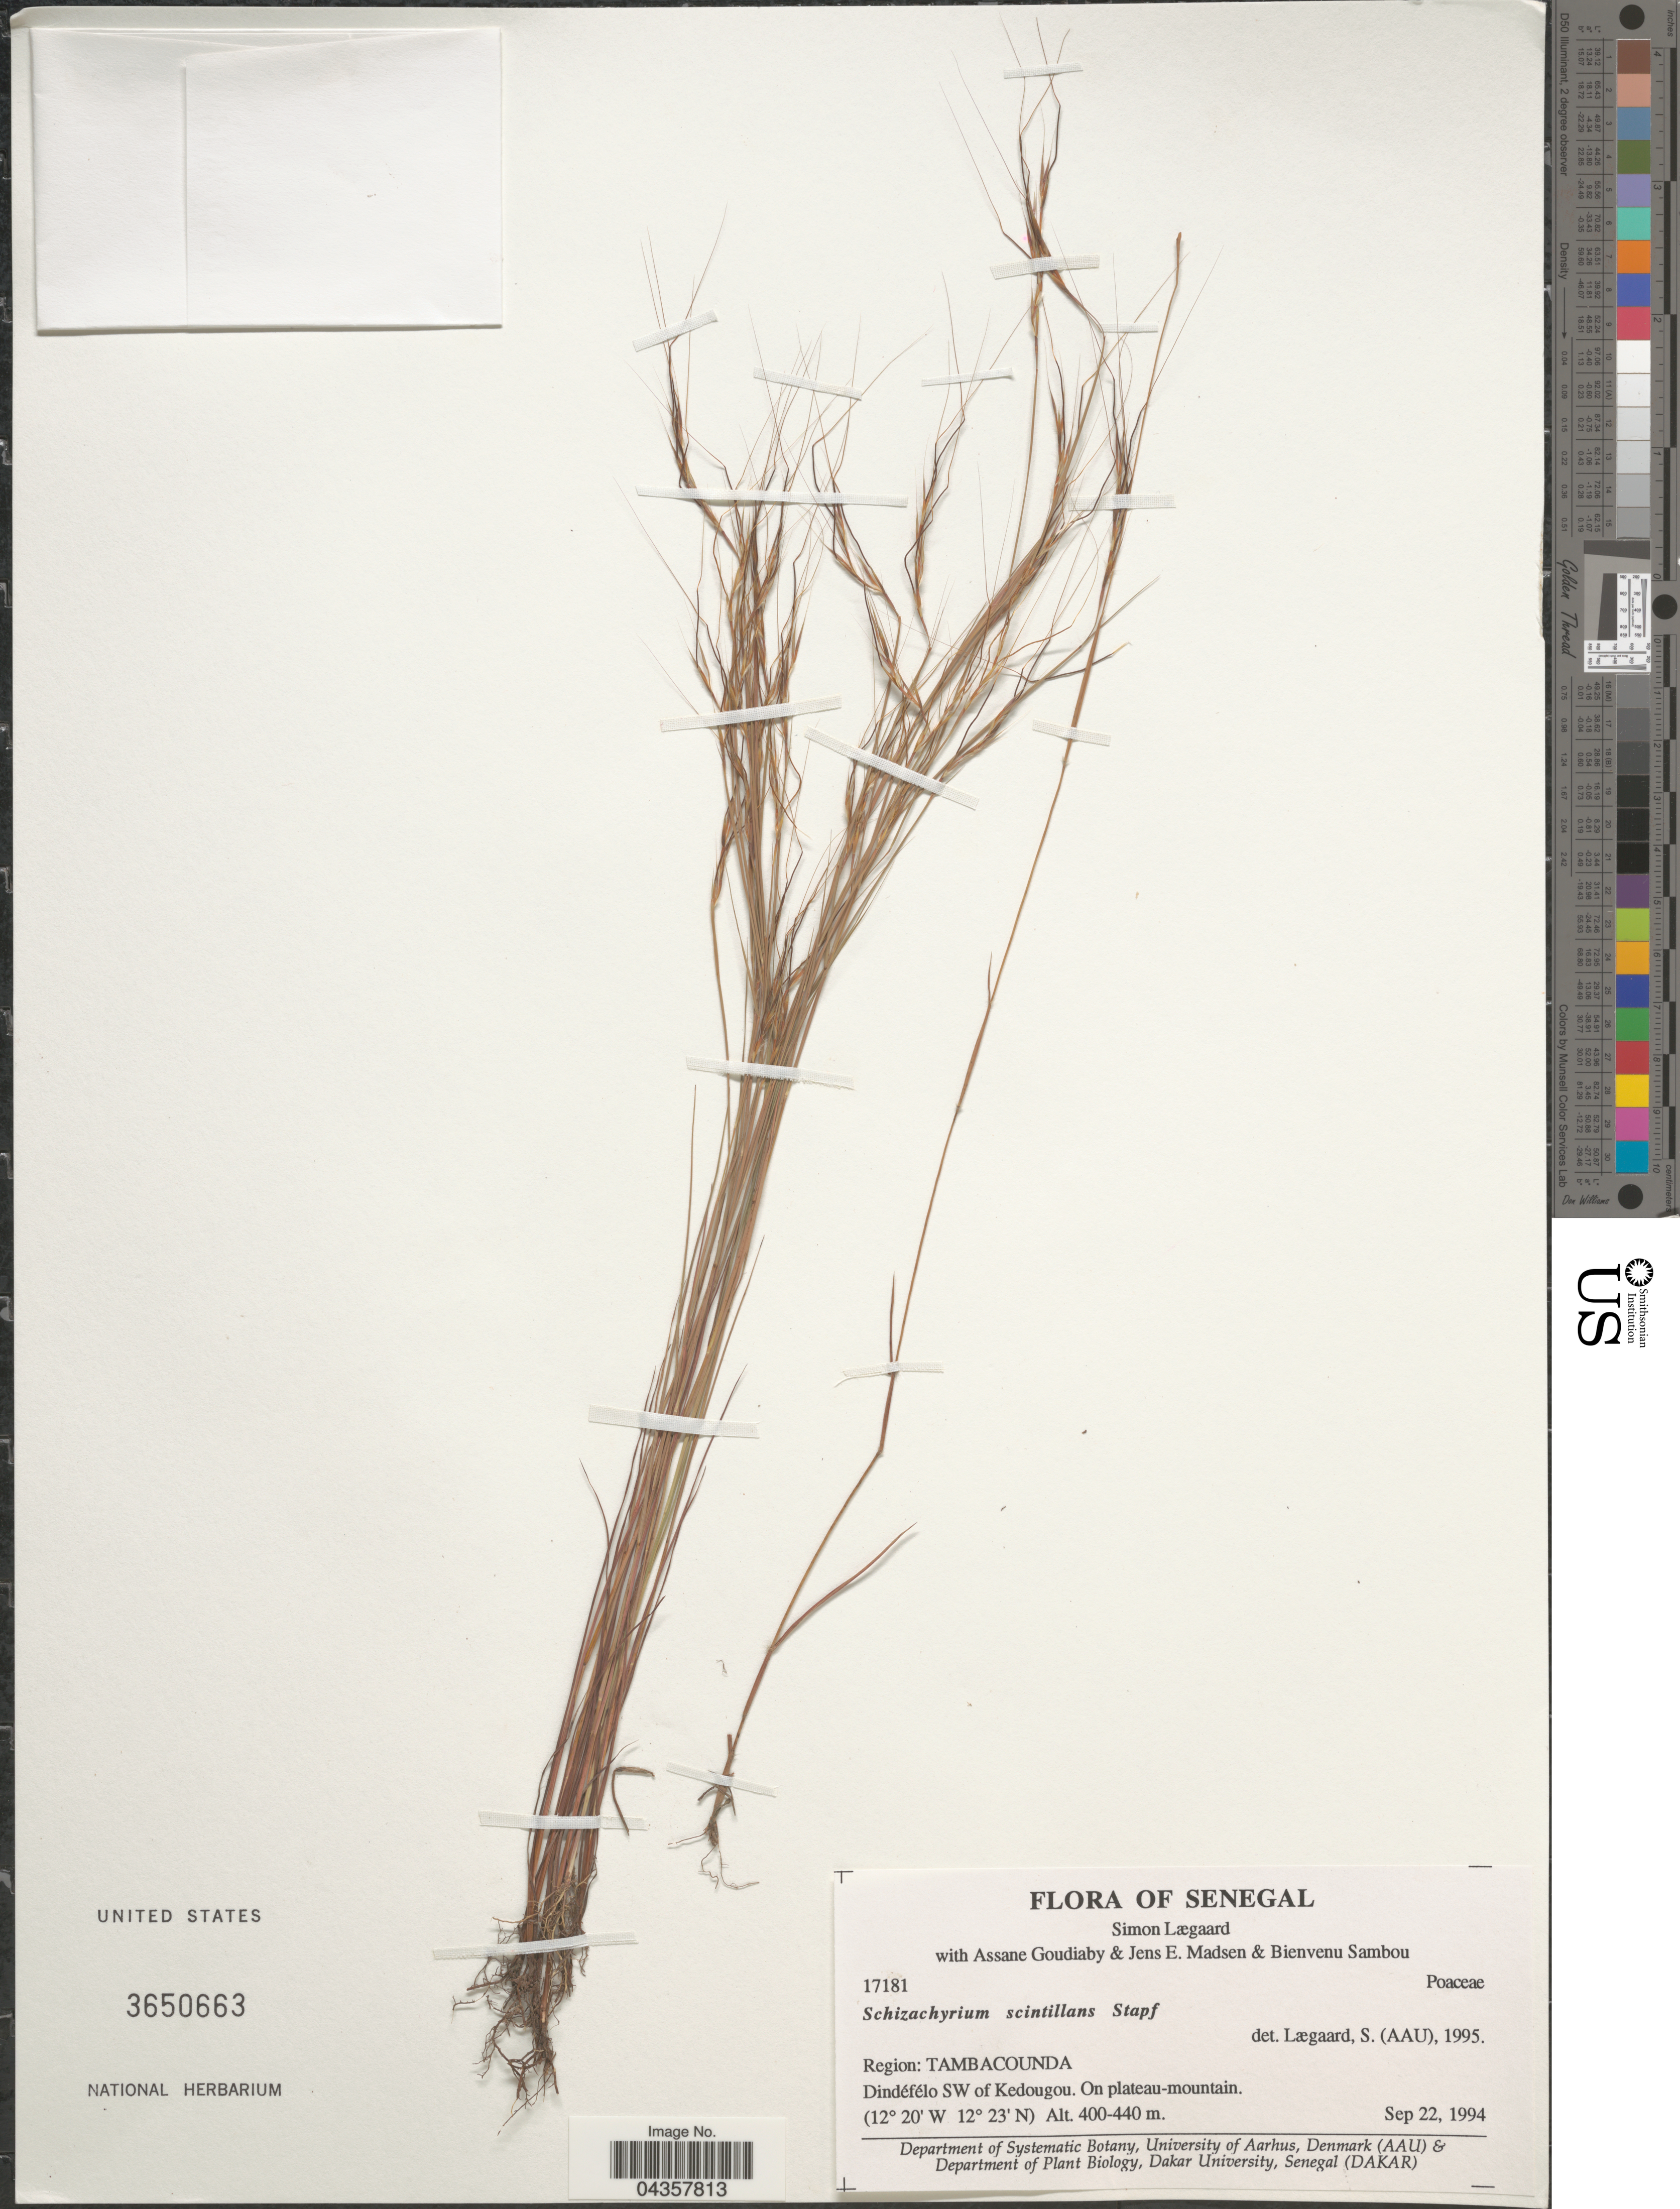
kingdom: Plantae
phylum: Tracheophyta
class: Liliopsida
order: Poales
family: Poaceae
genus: Schizachyrium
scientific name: Schizachyrium scintillans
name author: Stapf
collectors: S. Lægaard, A. Goudiaby, J. E. Madsen & B. Sambou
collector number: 17181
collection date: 1994-09-22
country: Senegal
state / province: Tambacounda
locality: Region: Tambacounda. Dindéfélo SW of Kedougou. On plateau-mountain.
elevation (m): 400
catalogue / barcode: US 3650663